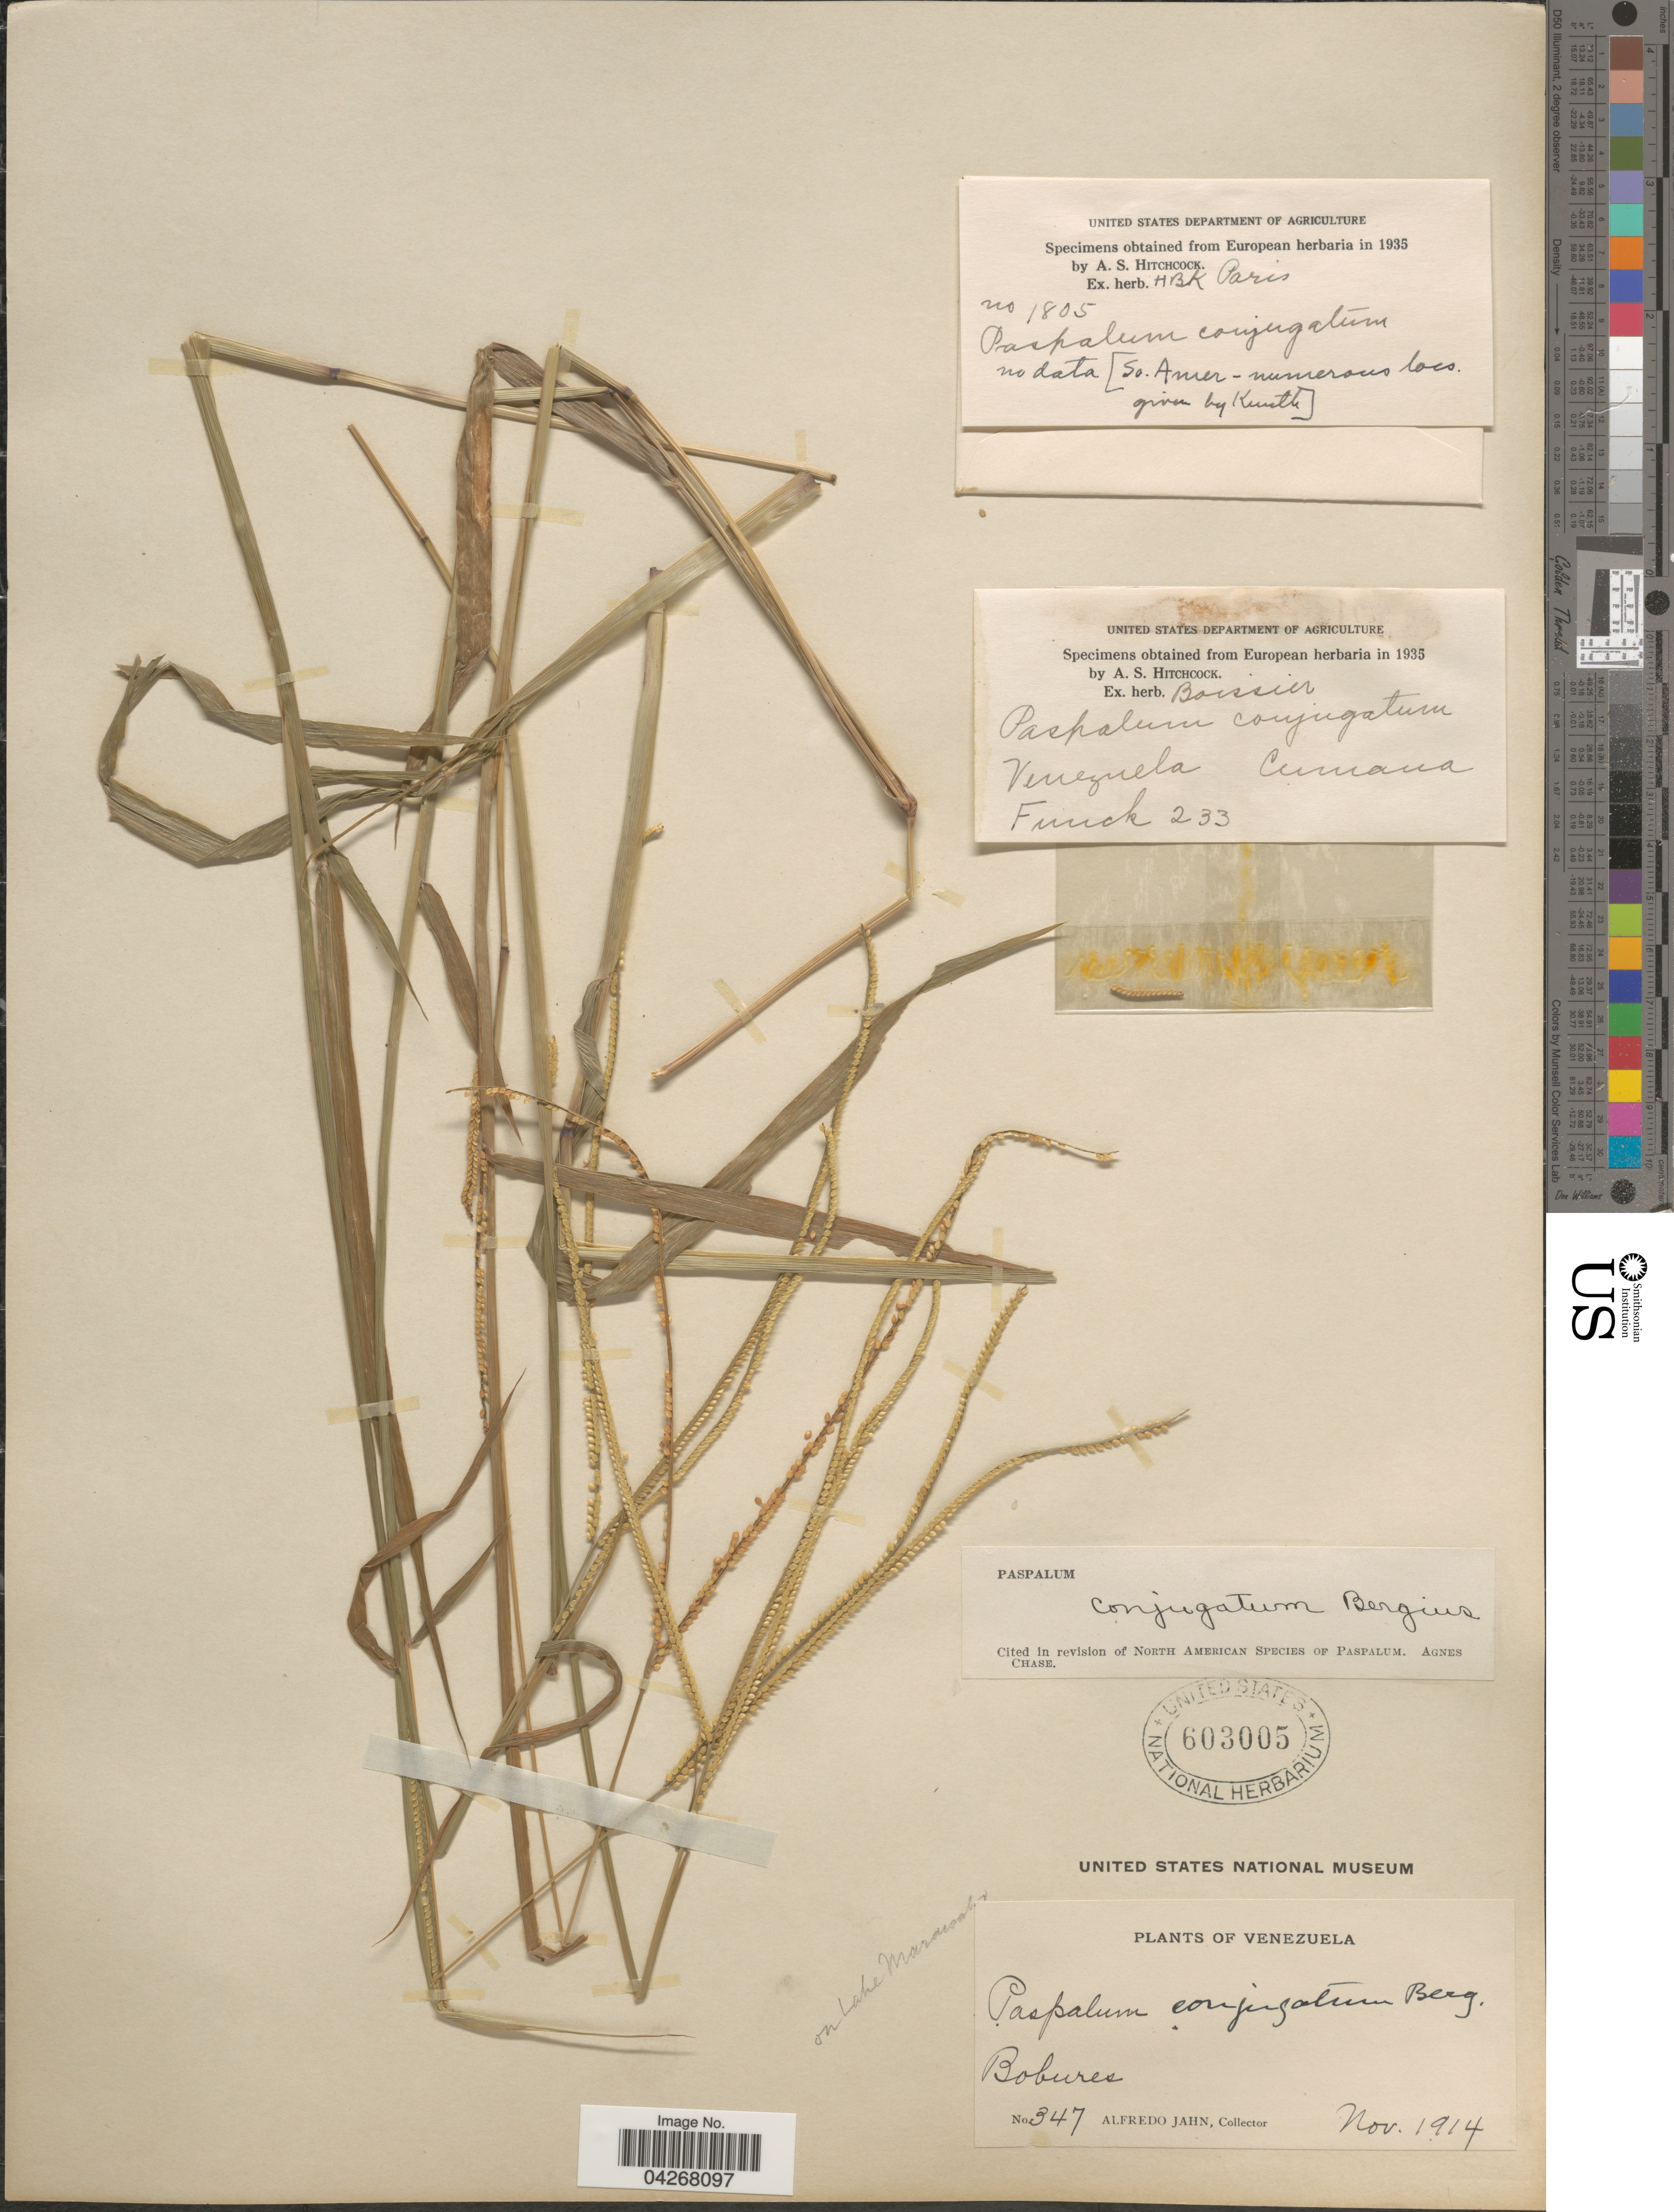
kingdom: Plantae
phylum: Tracheophyta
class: Liliopsida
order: Poales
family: Poaceae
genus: Paspalum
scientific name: Paspalum conjugatum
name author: P.J. Bergius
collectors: -. Funck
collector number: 233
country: Venezuela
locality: Cumana.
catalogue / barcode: US 603005-2